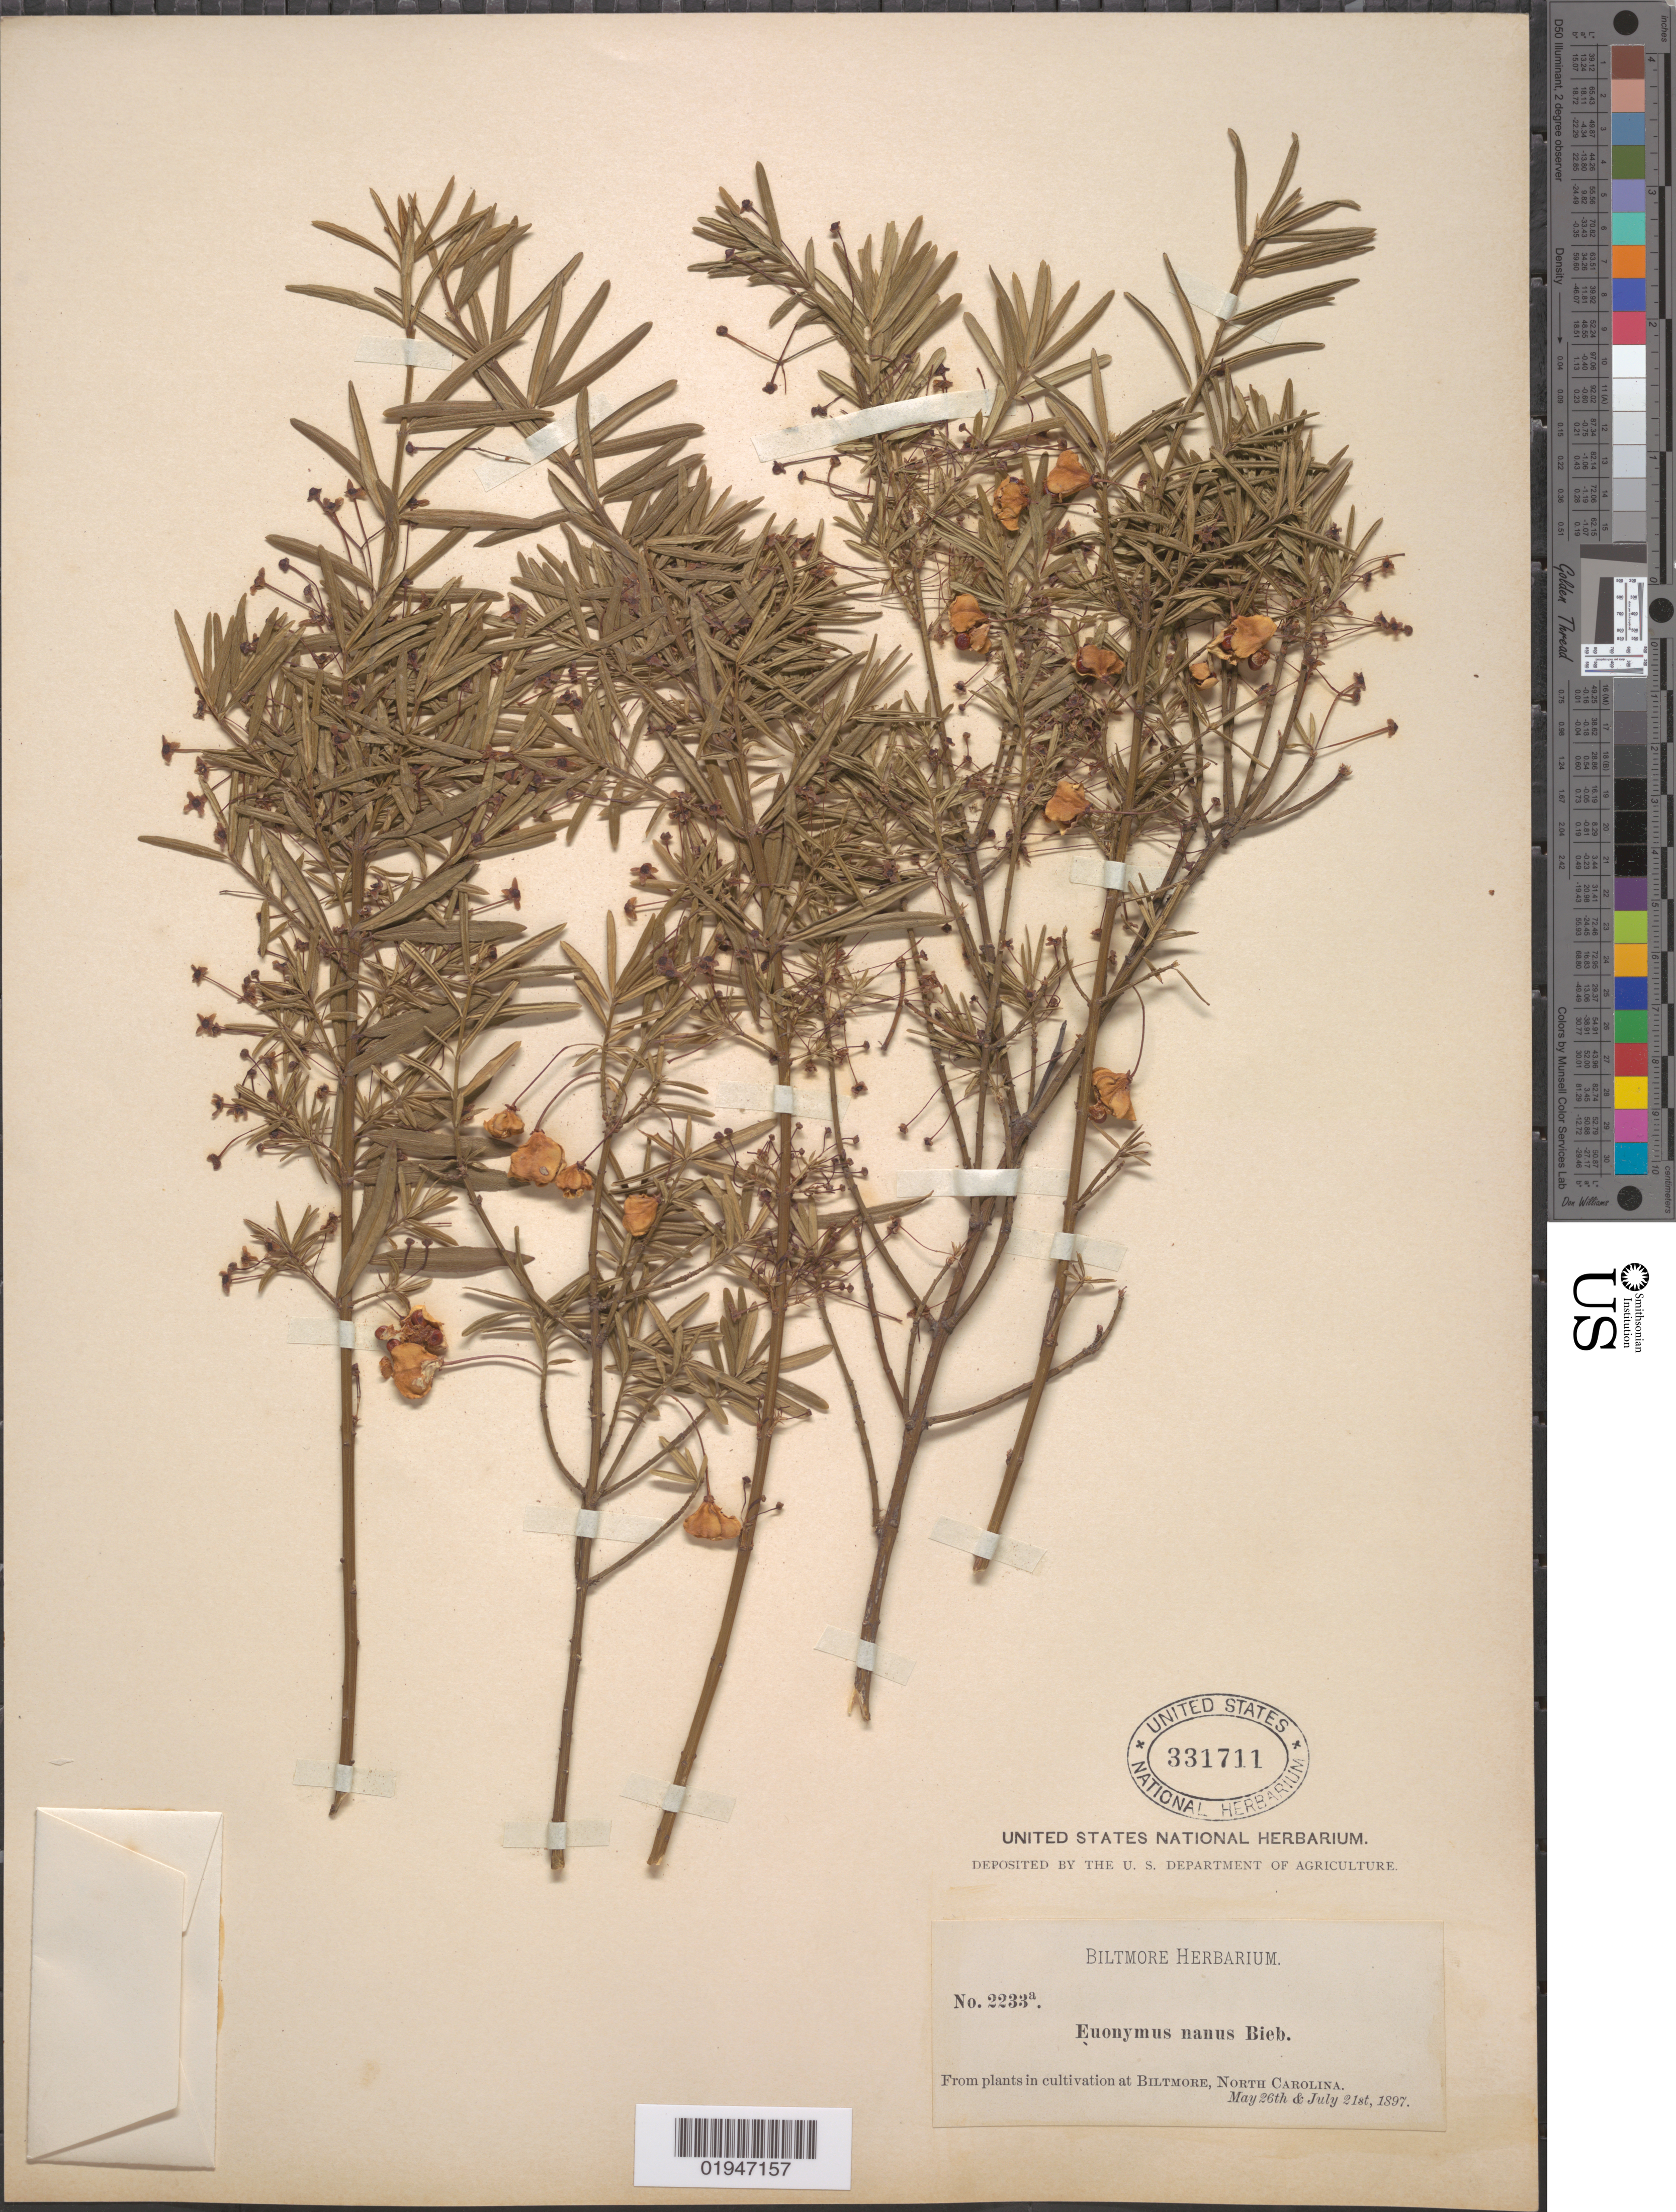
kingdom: Plantae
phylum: Tracheophyta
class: Magnoliopsida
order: Celastrales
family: Celastraceae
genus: Euonymus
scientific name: Euonymus nanus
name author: M. Bieb.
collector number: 2233a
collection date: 1897-05-26,1897-07-21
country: United States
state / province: North Carolina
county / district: Buncombe County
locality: Biltmore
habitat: Cultivated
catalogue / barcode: US 331711